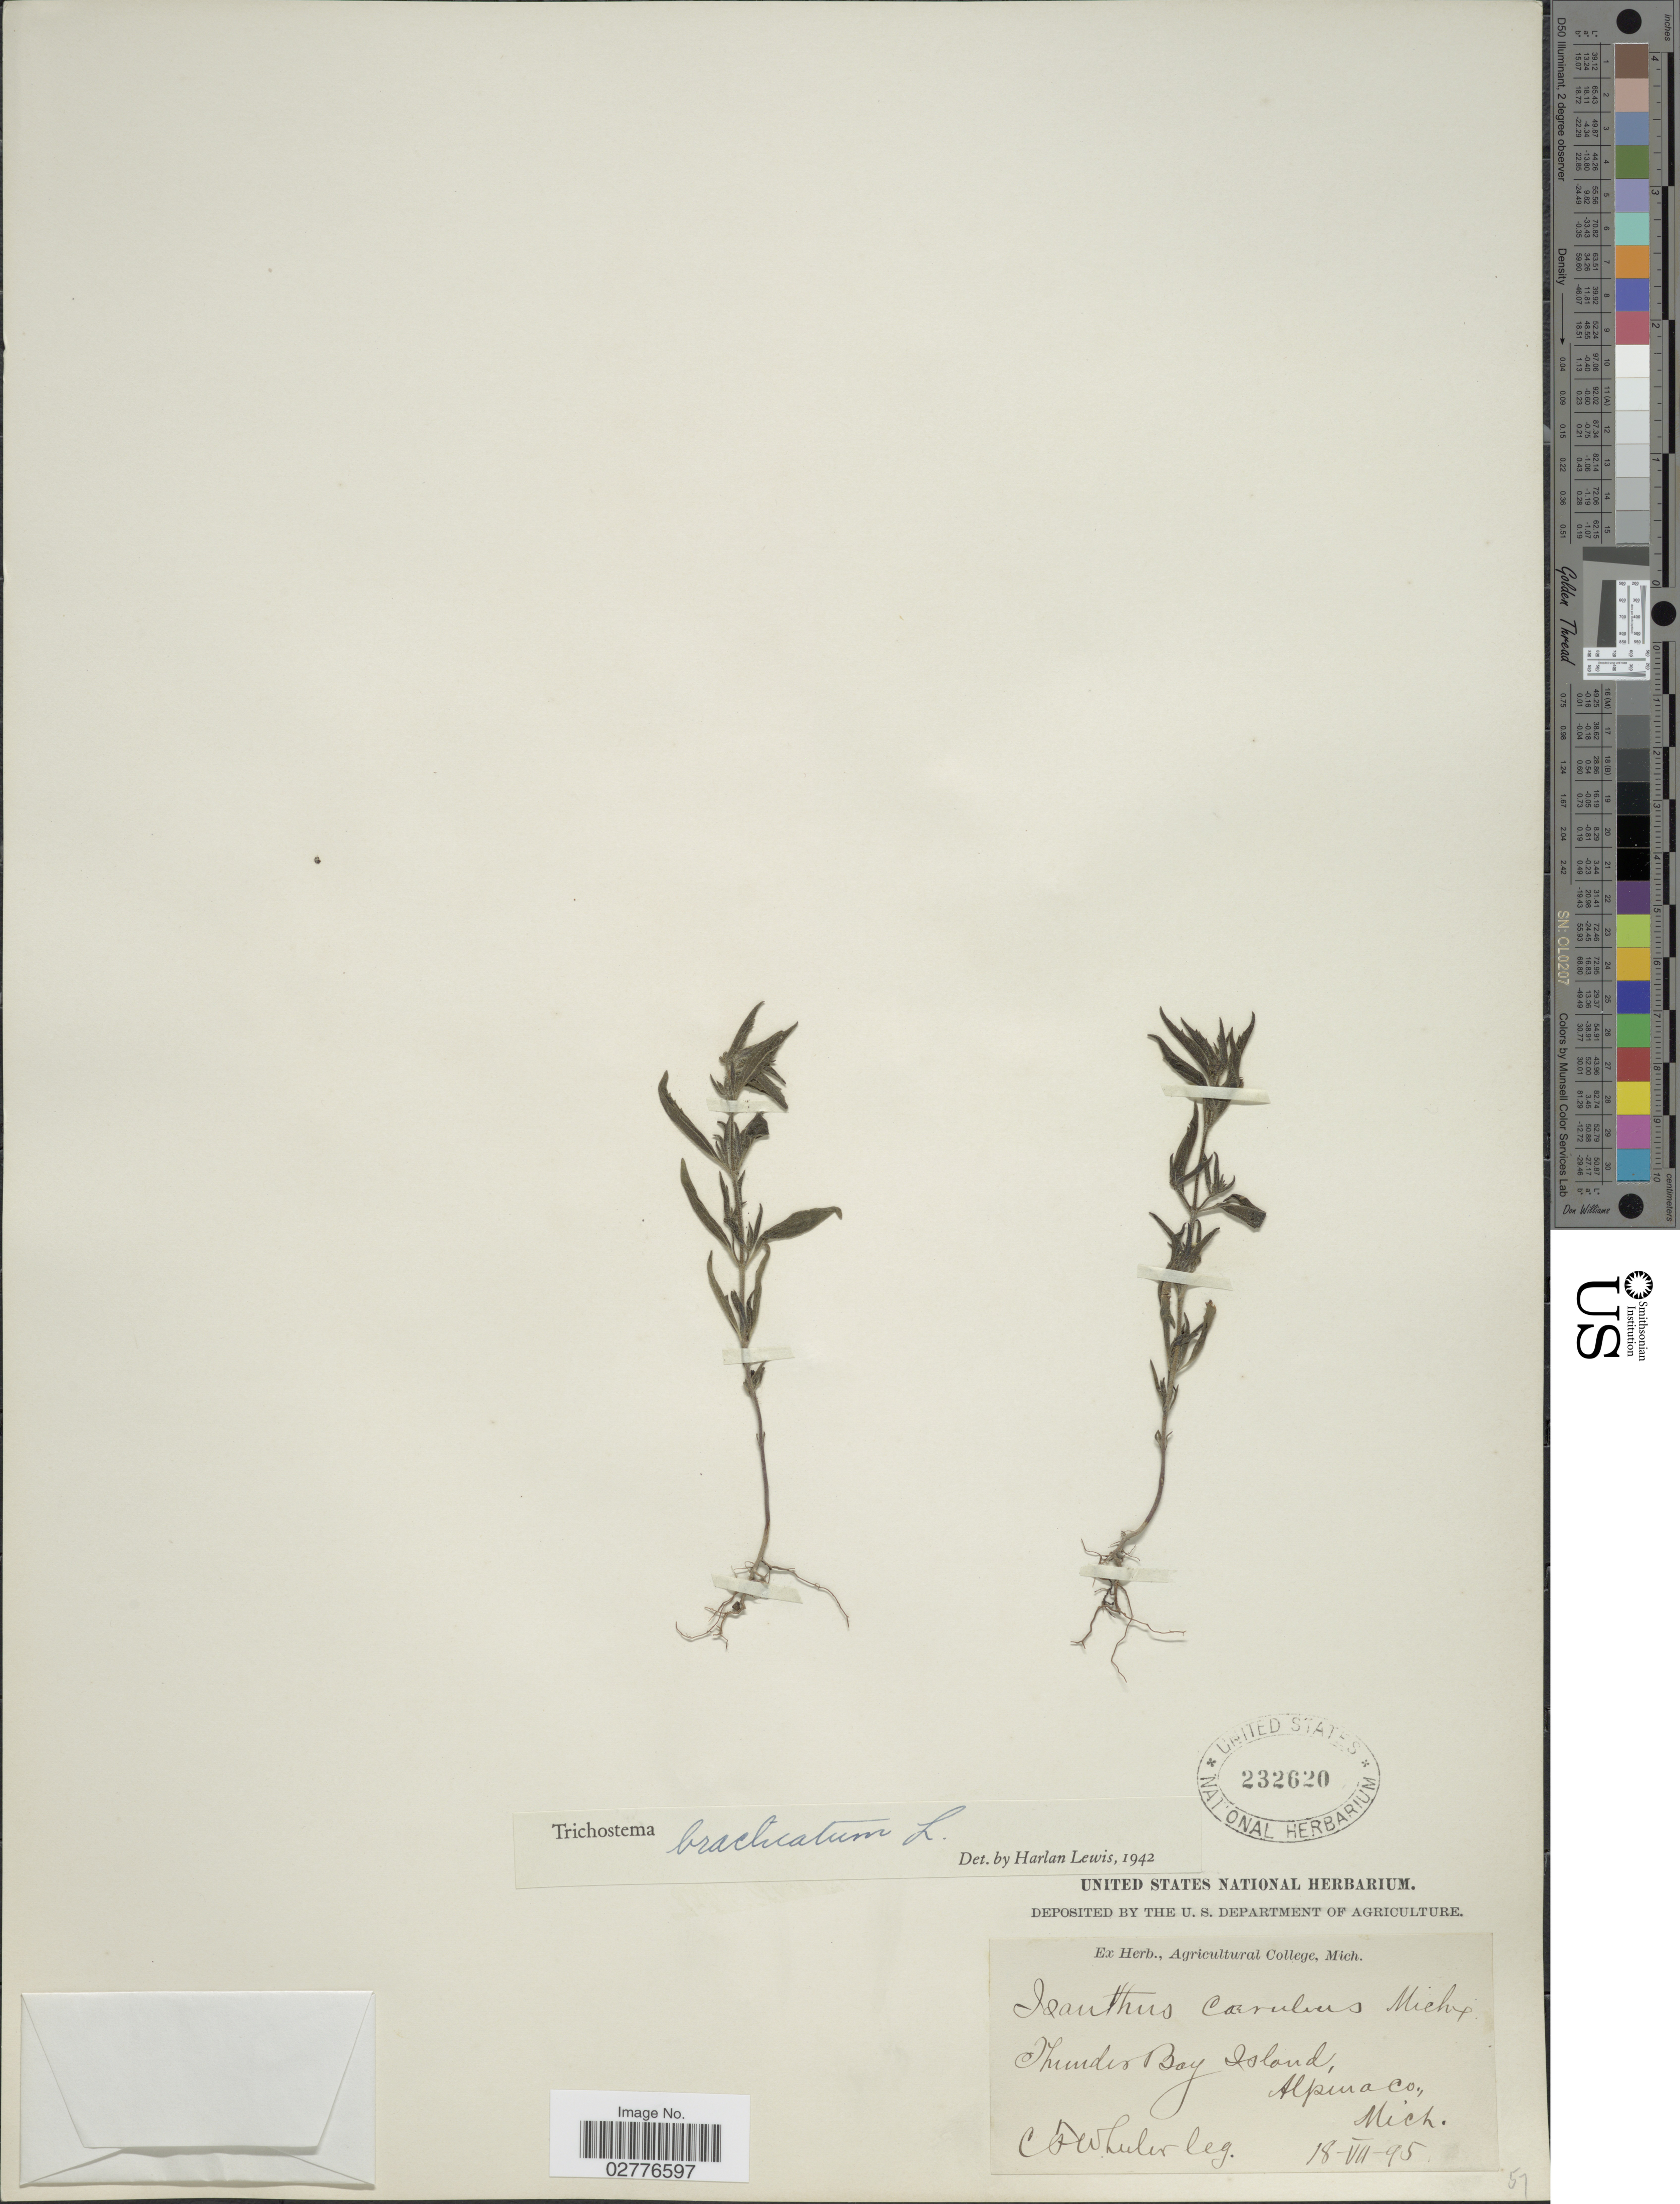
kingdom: Plantae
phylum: Tracheophyta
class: Magnoliopsida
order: Lamiales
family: Lamiaceae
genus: Trichostema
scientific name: Trichostema brachiatum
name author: L.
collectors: C. Wheeler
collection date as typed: Transcribed d/m/y: 18/7/95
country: United States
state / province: Michigan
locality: Thunder Bay Island, Alpina Co.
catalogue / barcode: US 232620